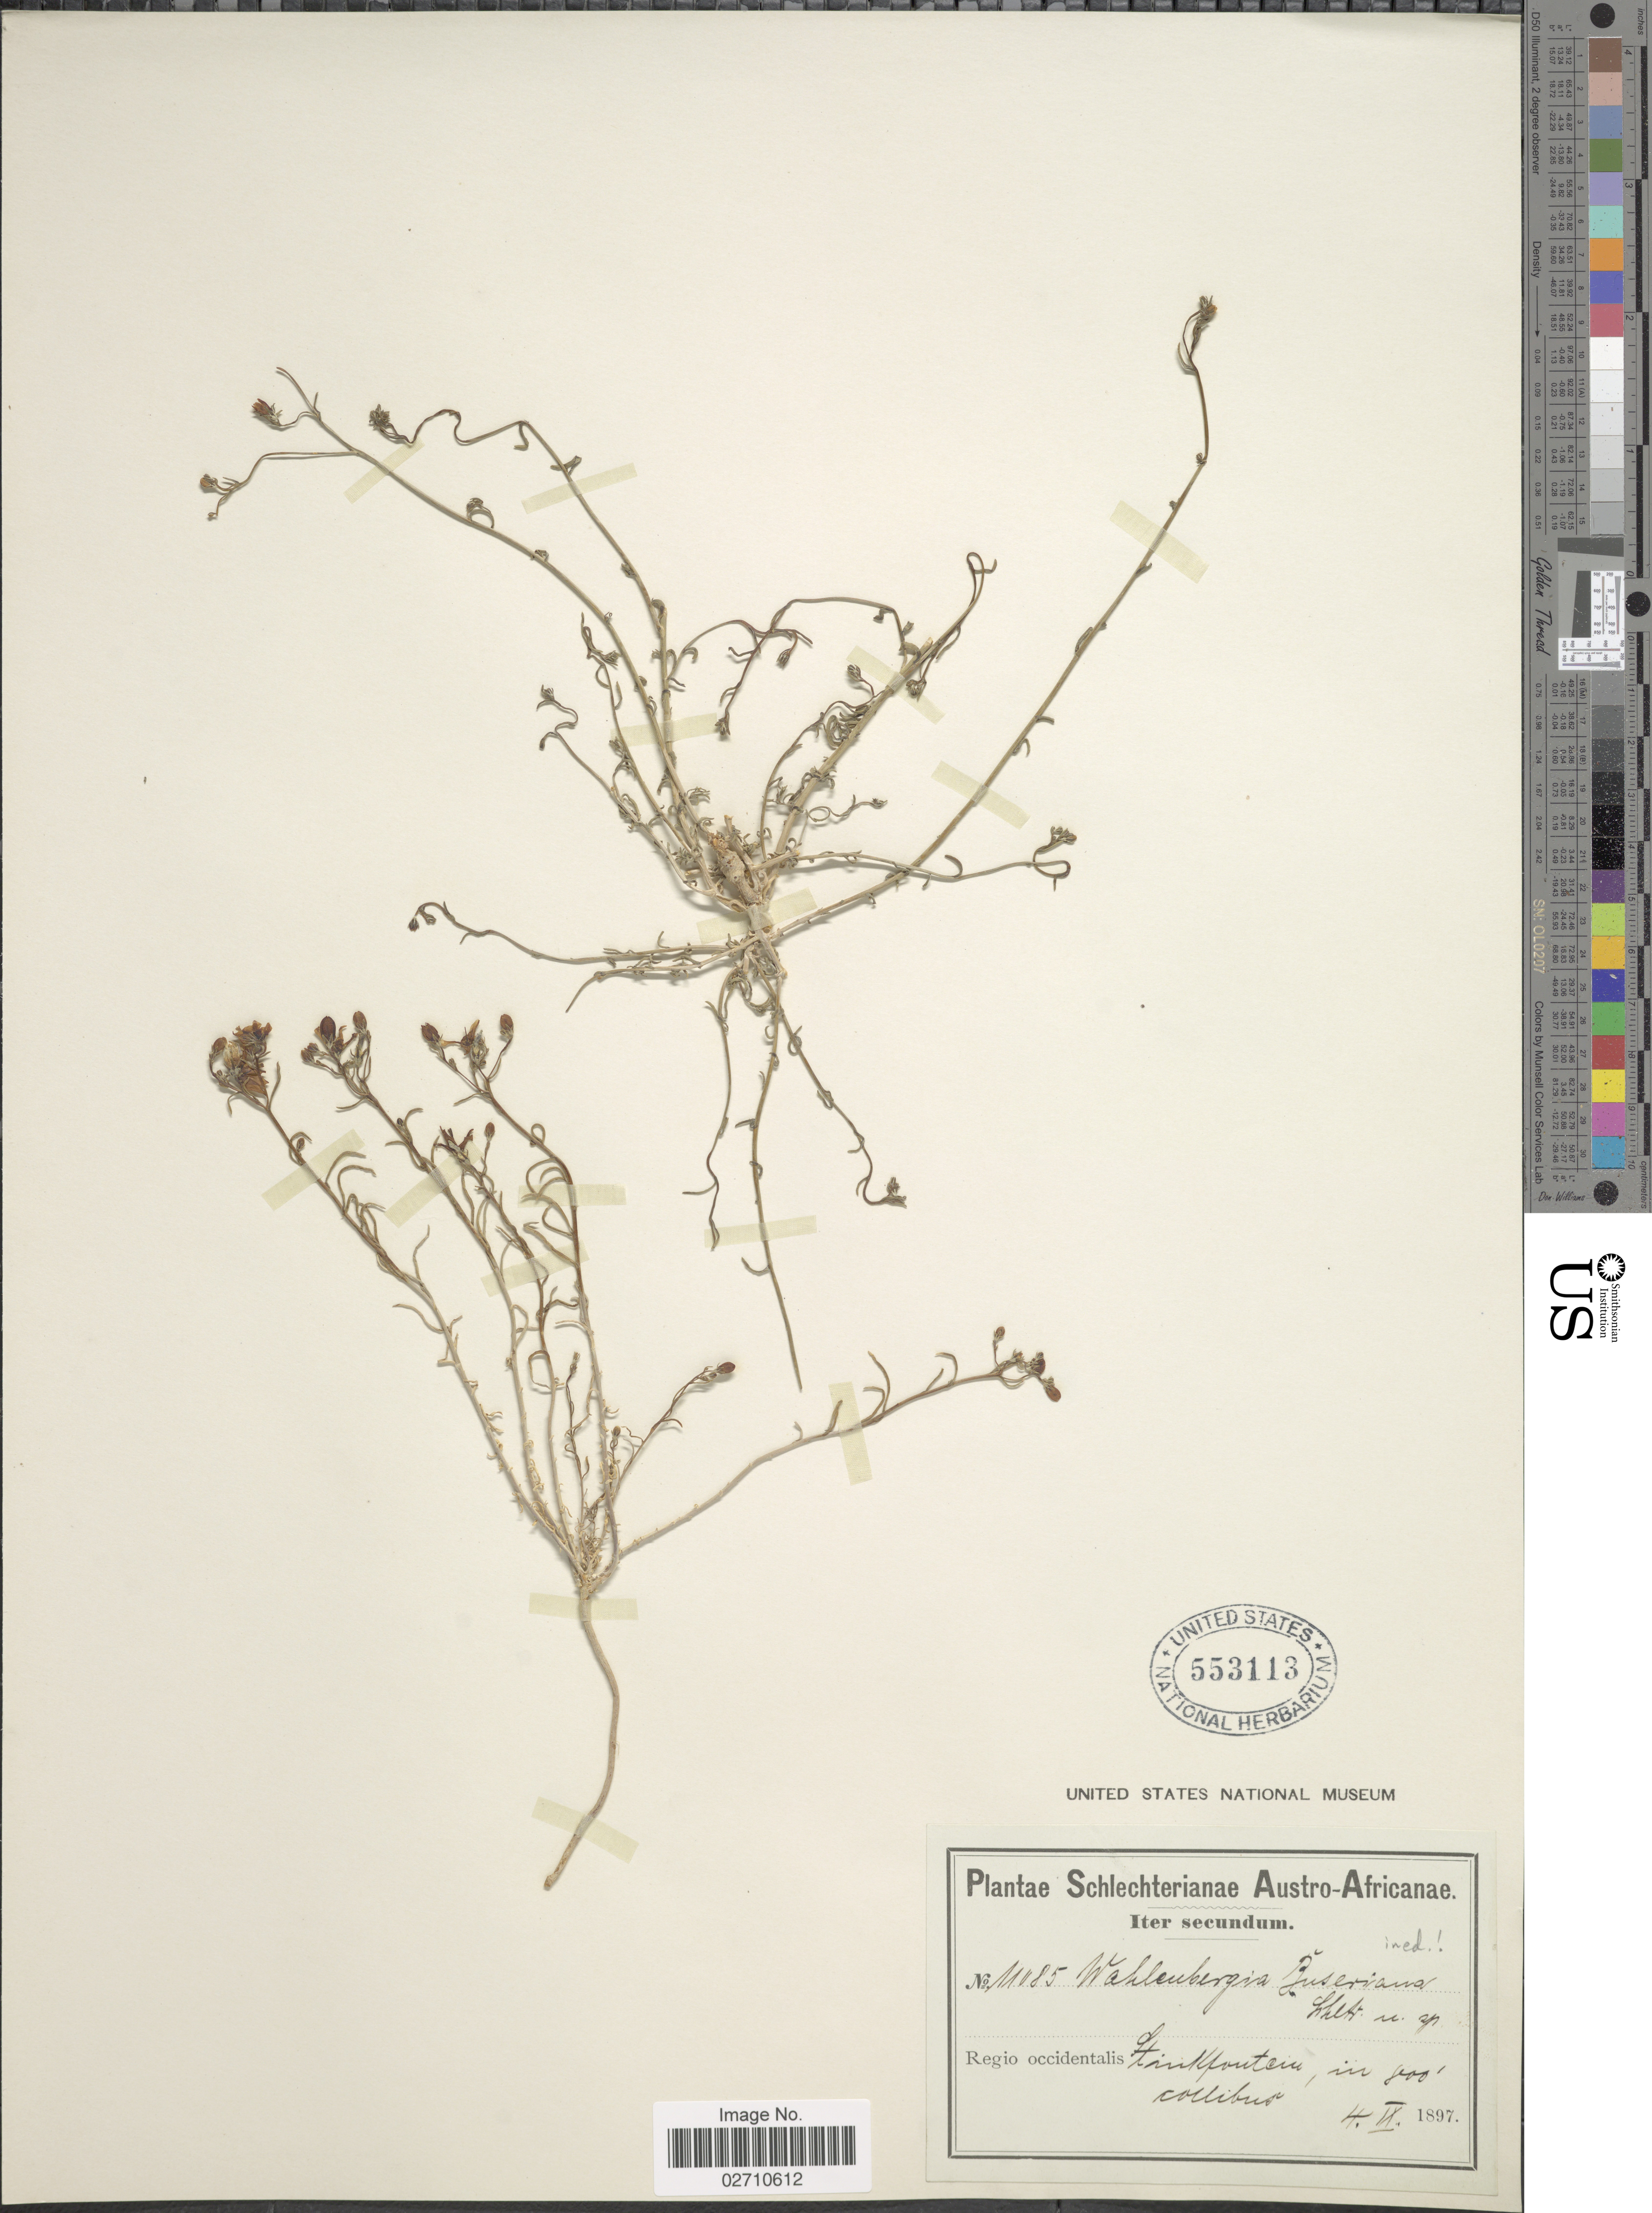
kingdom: Plantae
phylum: Tracheophyta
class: Magnoliopsida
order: Asterales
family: Campanulaceae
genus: Wahlenbergia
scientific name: Wahlenbergia buseriana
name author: Schltr. & Brehmer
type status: Type Collection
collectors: Schlechter, --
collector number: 11085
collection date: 1897-09-04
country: South Africa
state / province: Western Cape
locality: Austro-Africanae, Regio occidentalis, Stinkfontein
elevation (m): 244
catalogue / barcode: US 553113